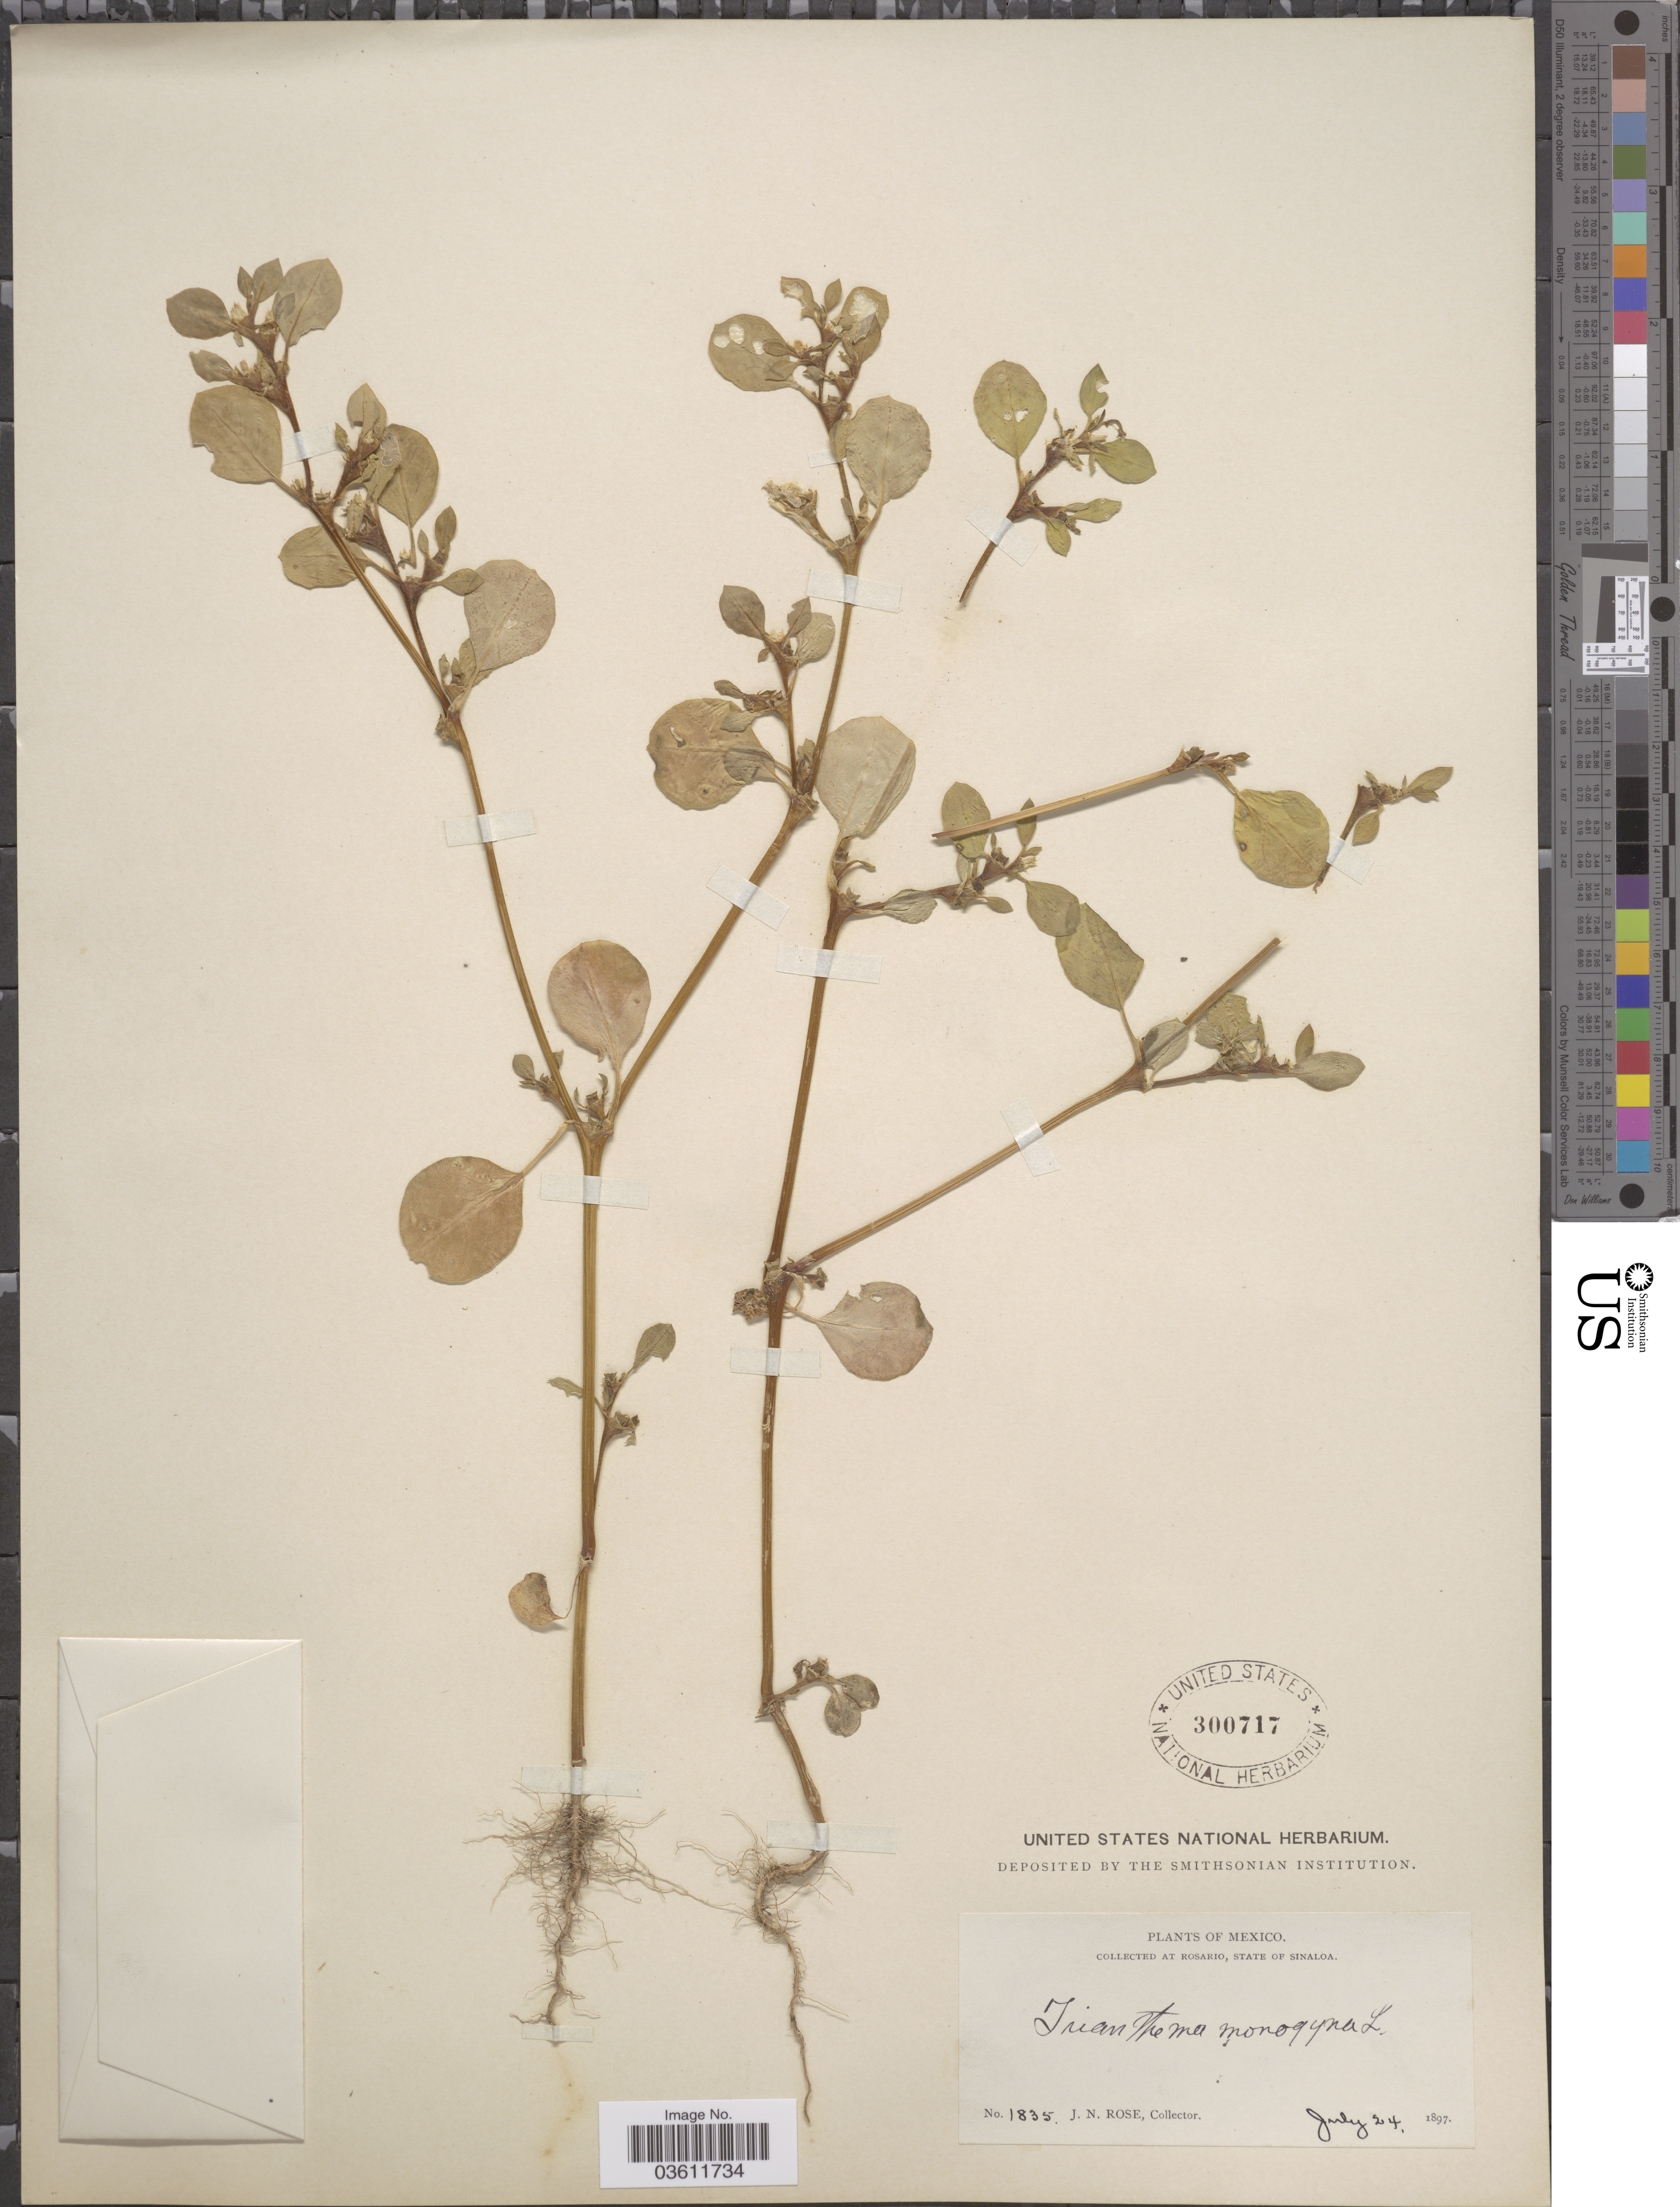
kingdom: Plantae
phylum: Tracheophyta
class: Magnoliopsida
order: Caryophyllales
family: Aizoaceae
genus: Trianthema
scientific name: Trianthema portulacastrum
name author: L.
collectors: J. N. Rose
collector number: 1835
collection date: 1897-07-24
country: Mexico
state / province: Sinaloa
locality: Rosario.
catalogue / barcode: US 300717